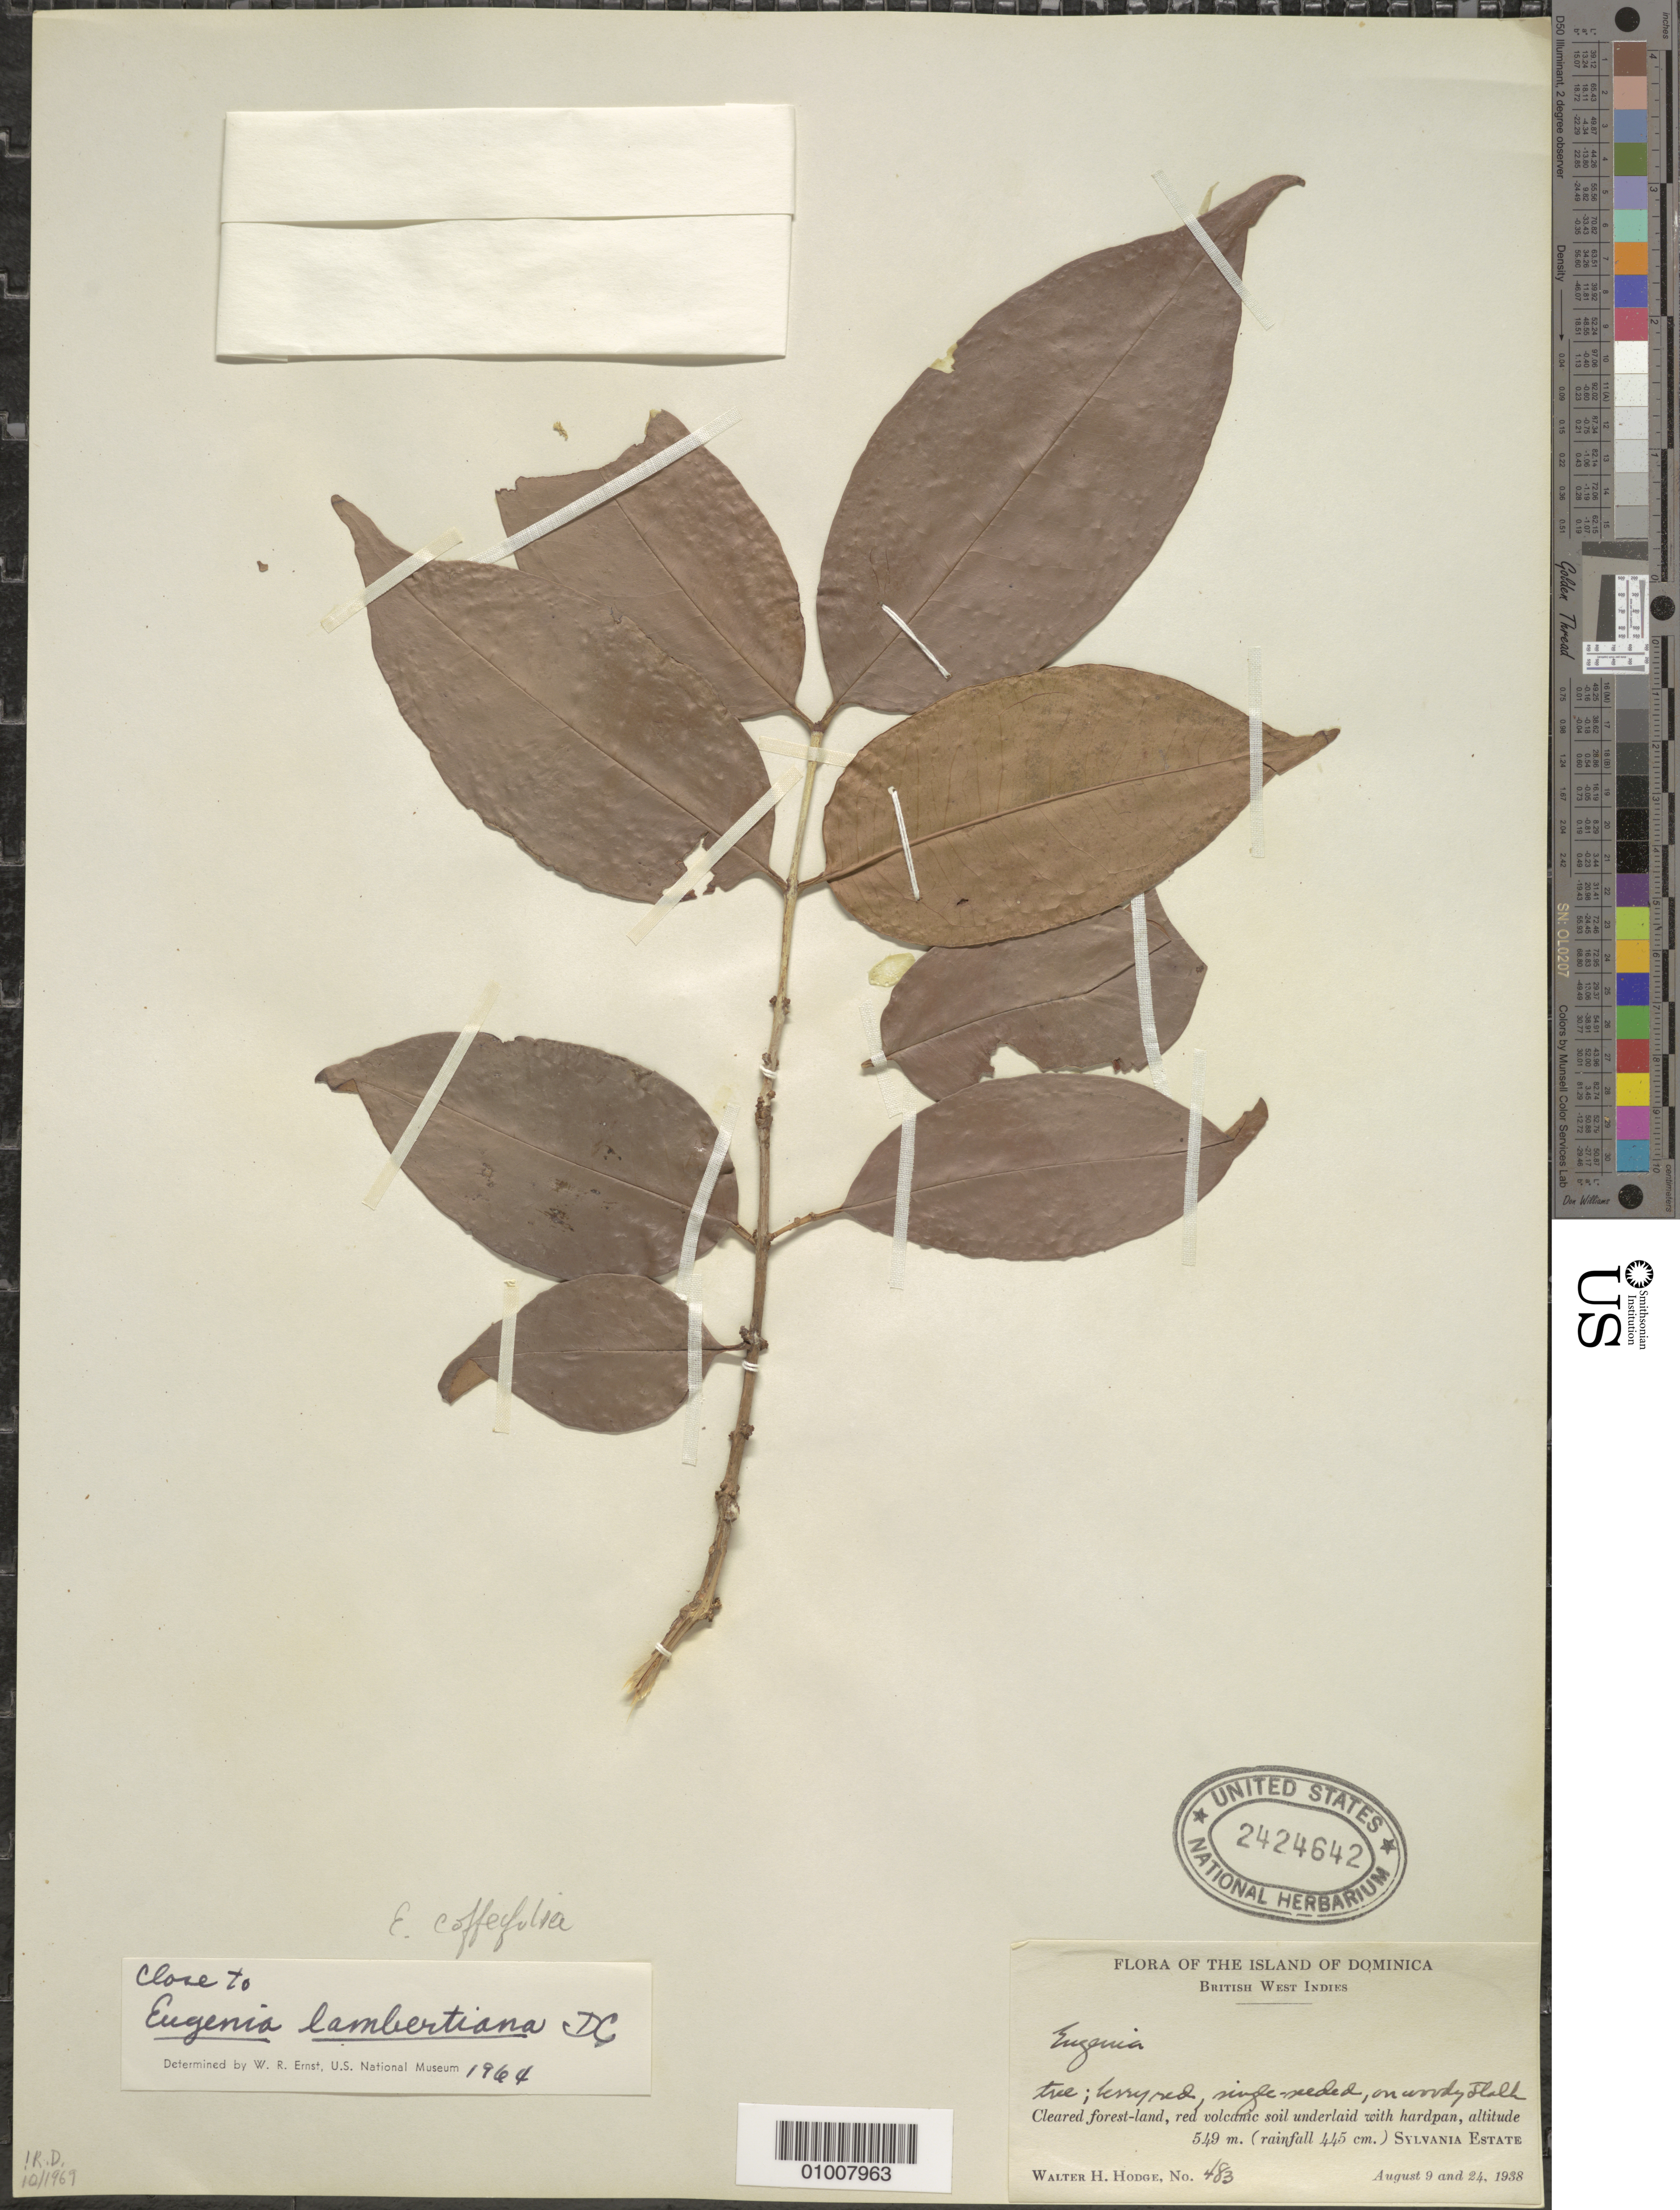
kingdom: Plantae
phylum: Tracheophyta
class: Magnoliopsida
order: Myrtales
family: Myrtaceae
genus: Eugenia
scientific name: Eugenia coffeifolia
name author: DC.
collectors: W. Hodge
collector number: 483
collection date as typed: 09 Aug 1938 to 24 Aug 1938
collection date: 1938-08-09/1938-08-24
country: Dominica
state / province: St. George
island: Dominica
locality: SYLVANIA Estate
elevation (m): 549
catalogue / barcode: US 2424642